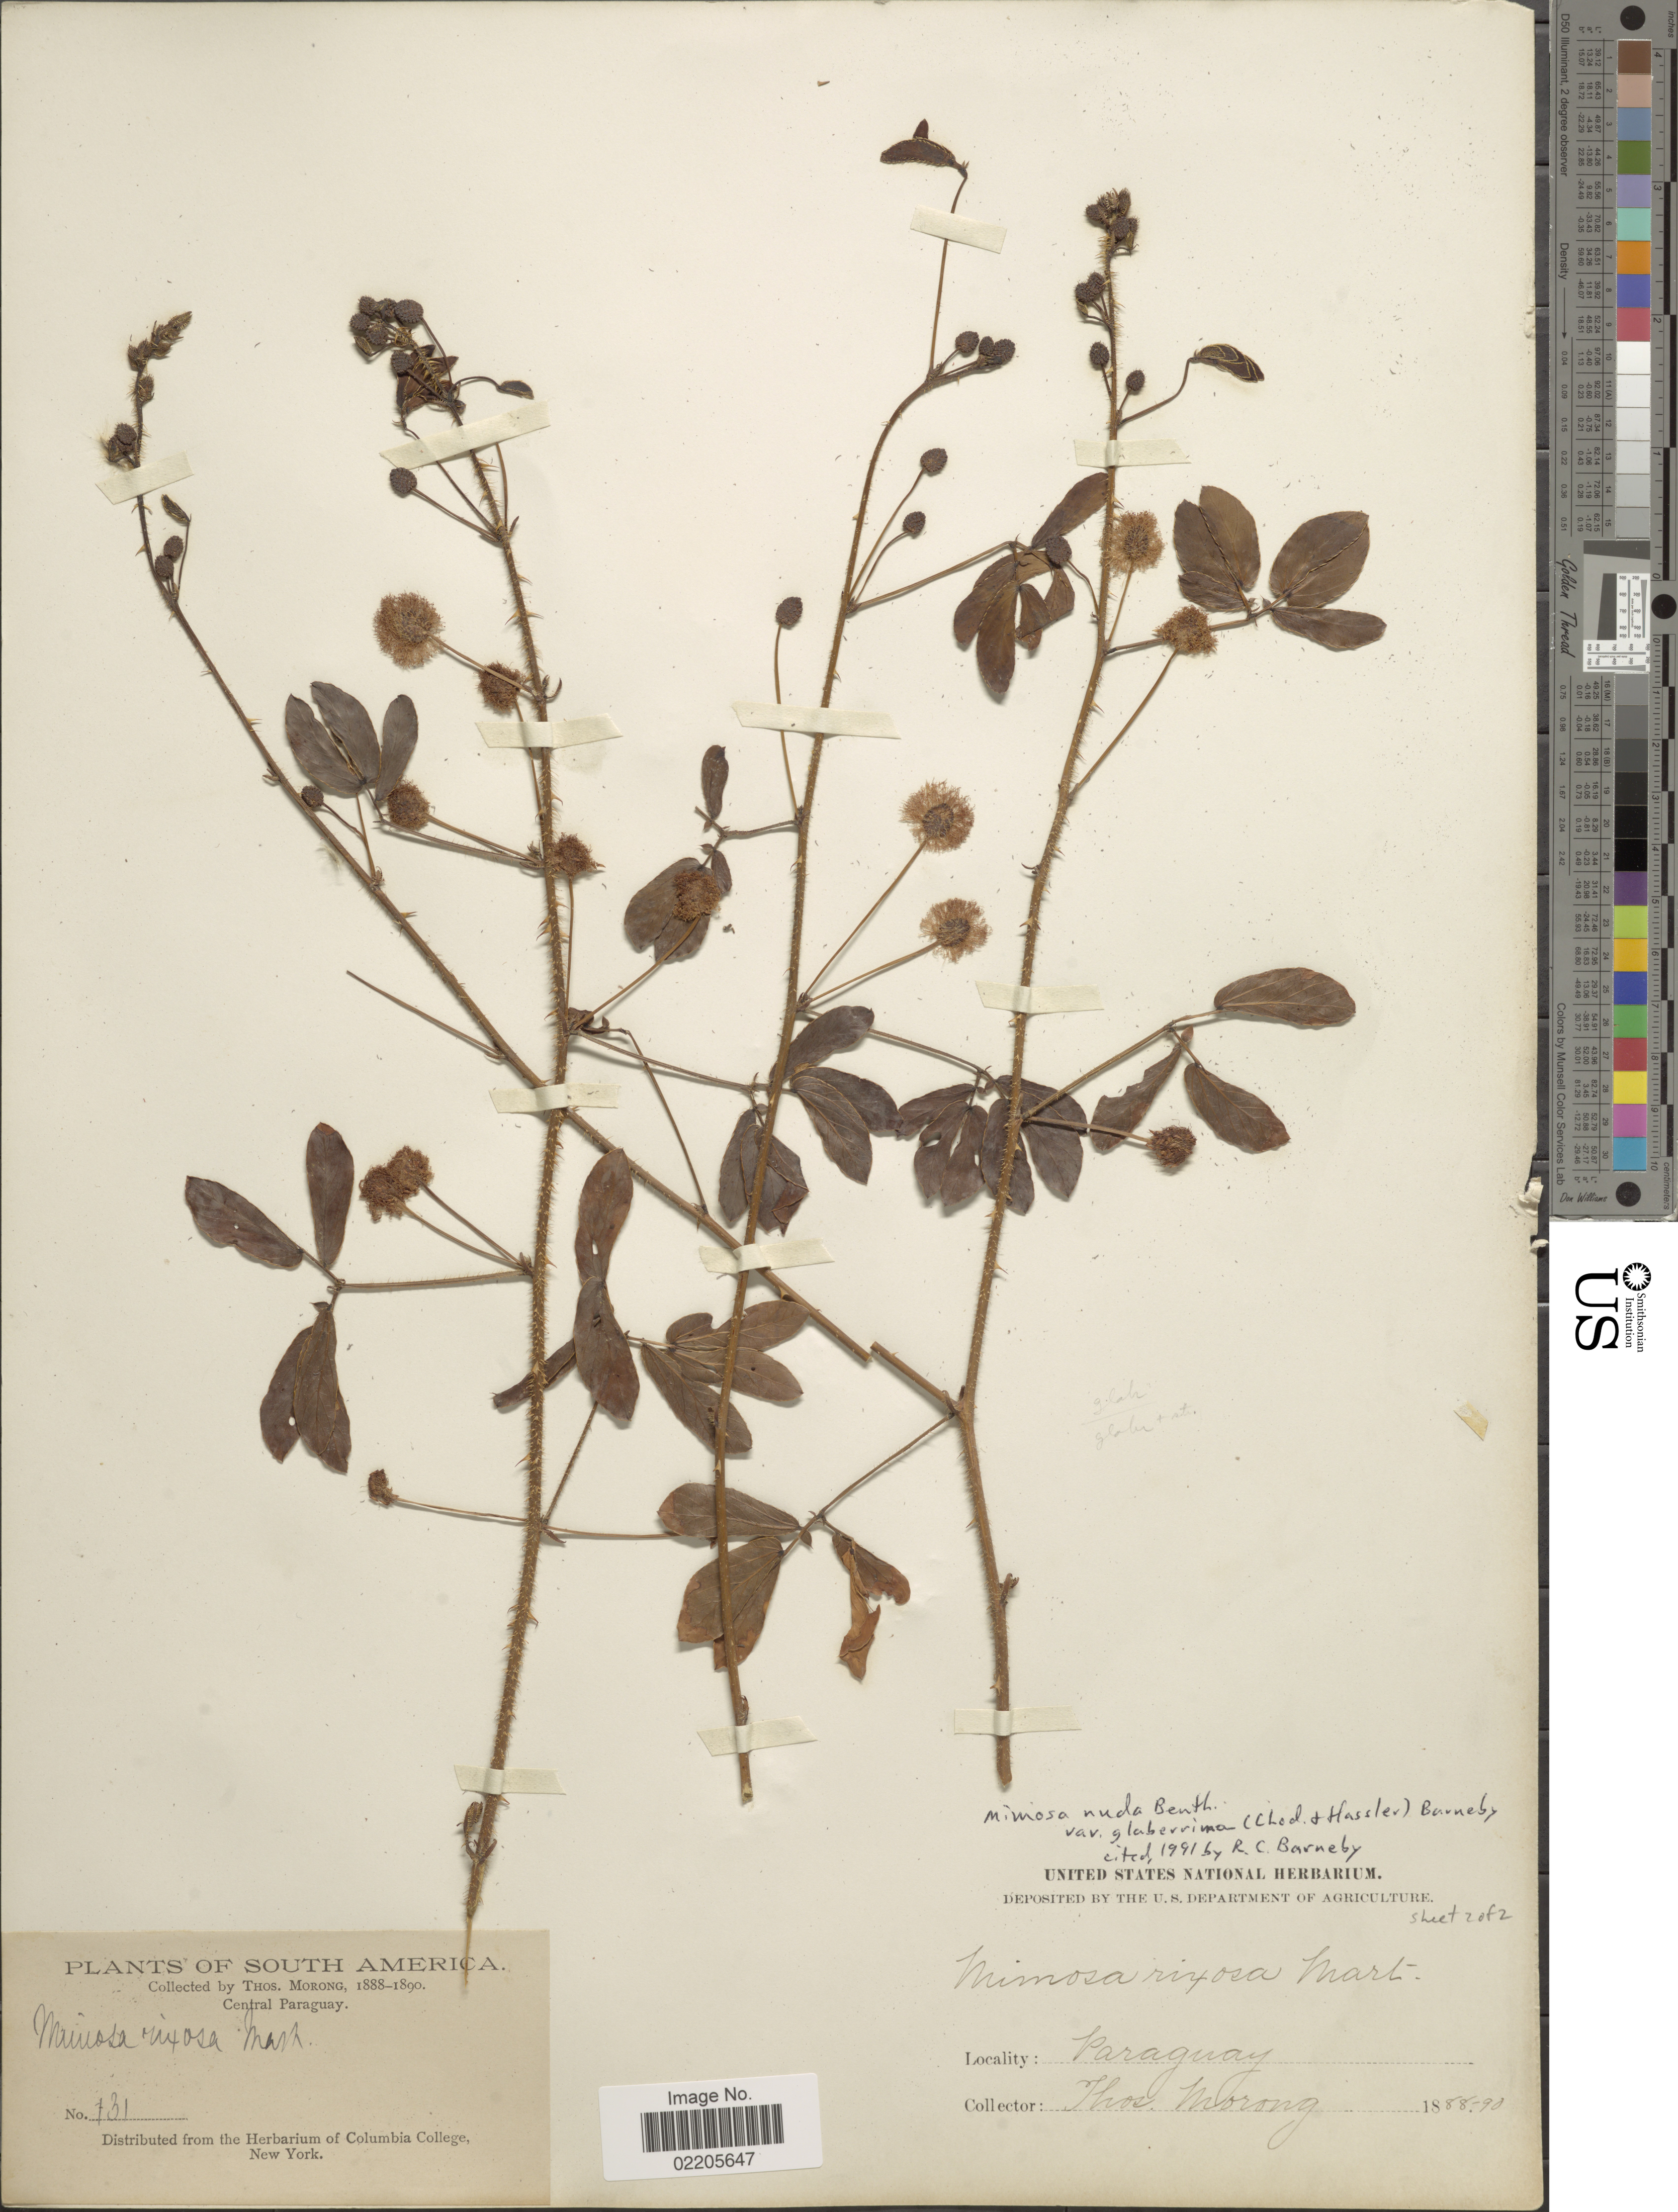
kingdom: Plantae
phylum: Tracheophyta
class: Magnoliopsida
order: Fabales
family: Fabaceae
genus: Mimosa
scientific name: Mimosa debilis var. debilis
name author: Humb. & Bonpl. ex Willd.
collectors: ex herb. T. Morong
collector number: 131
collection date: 1888/1890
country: Paraguay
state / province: Central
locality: Central Paraguay